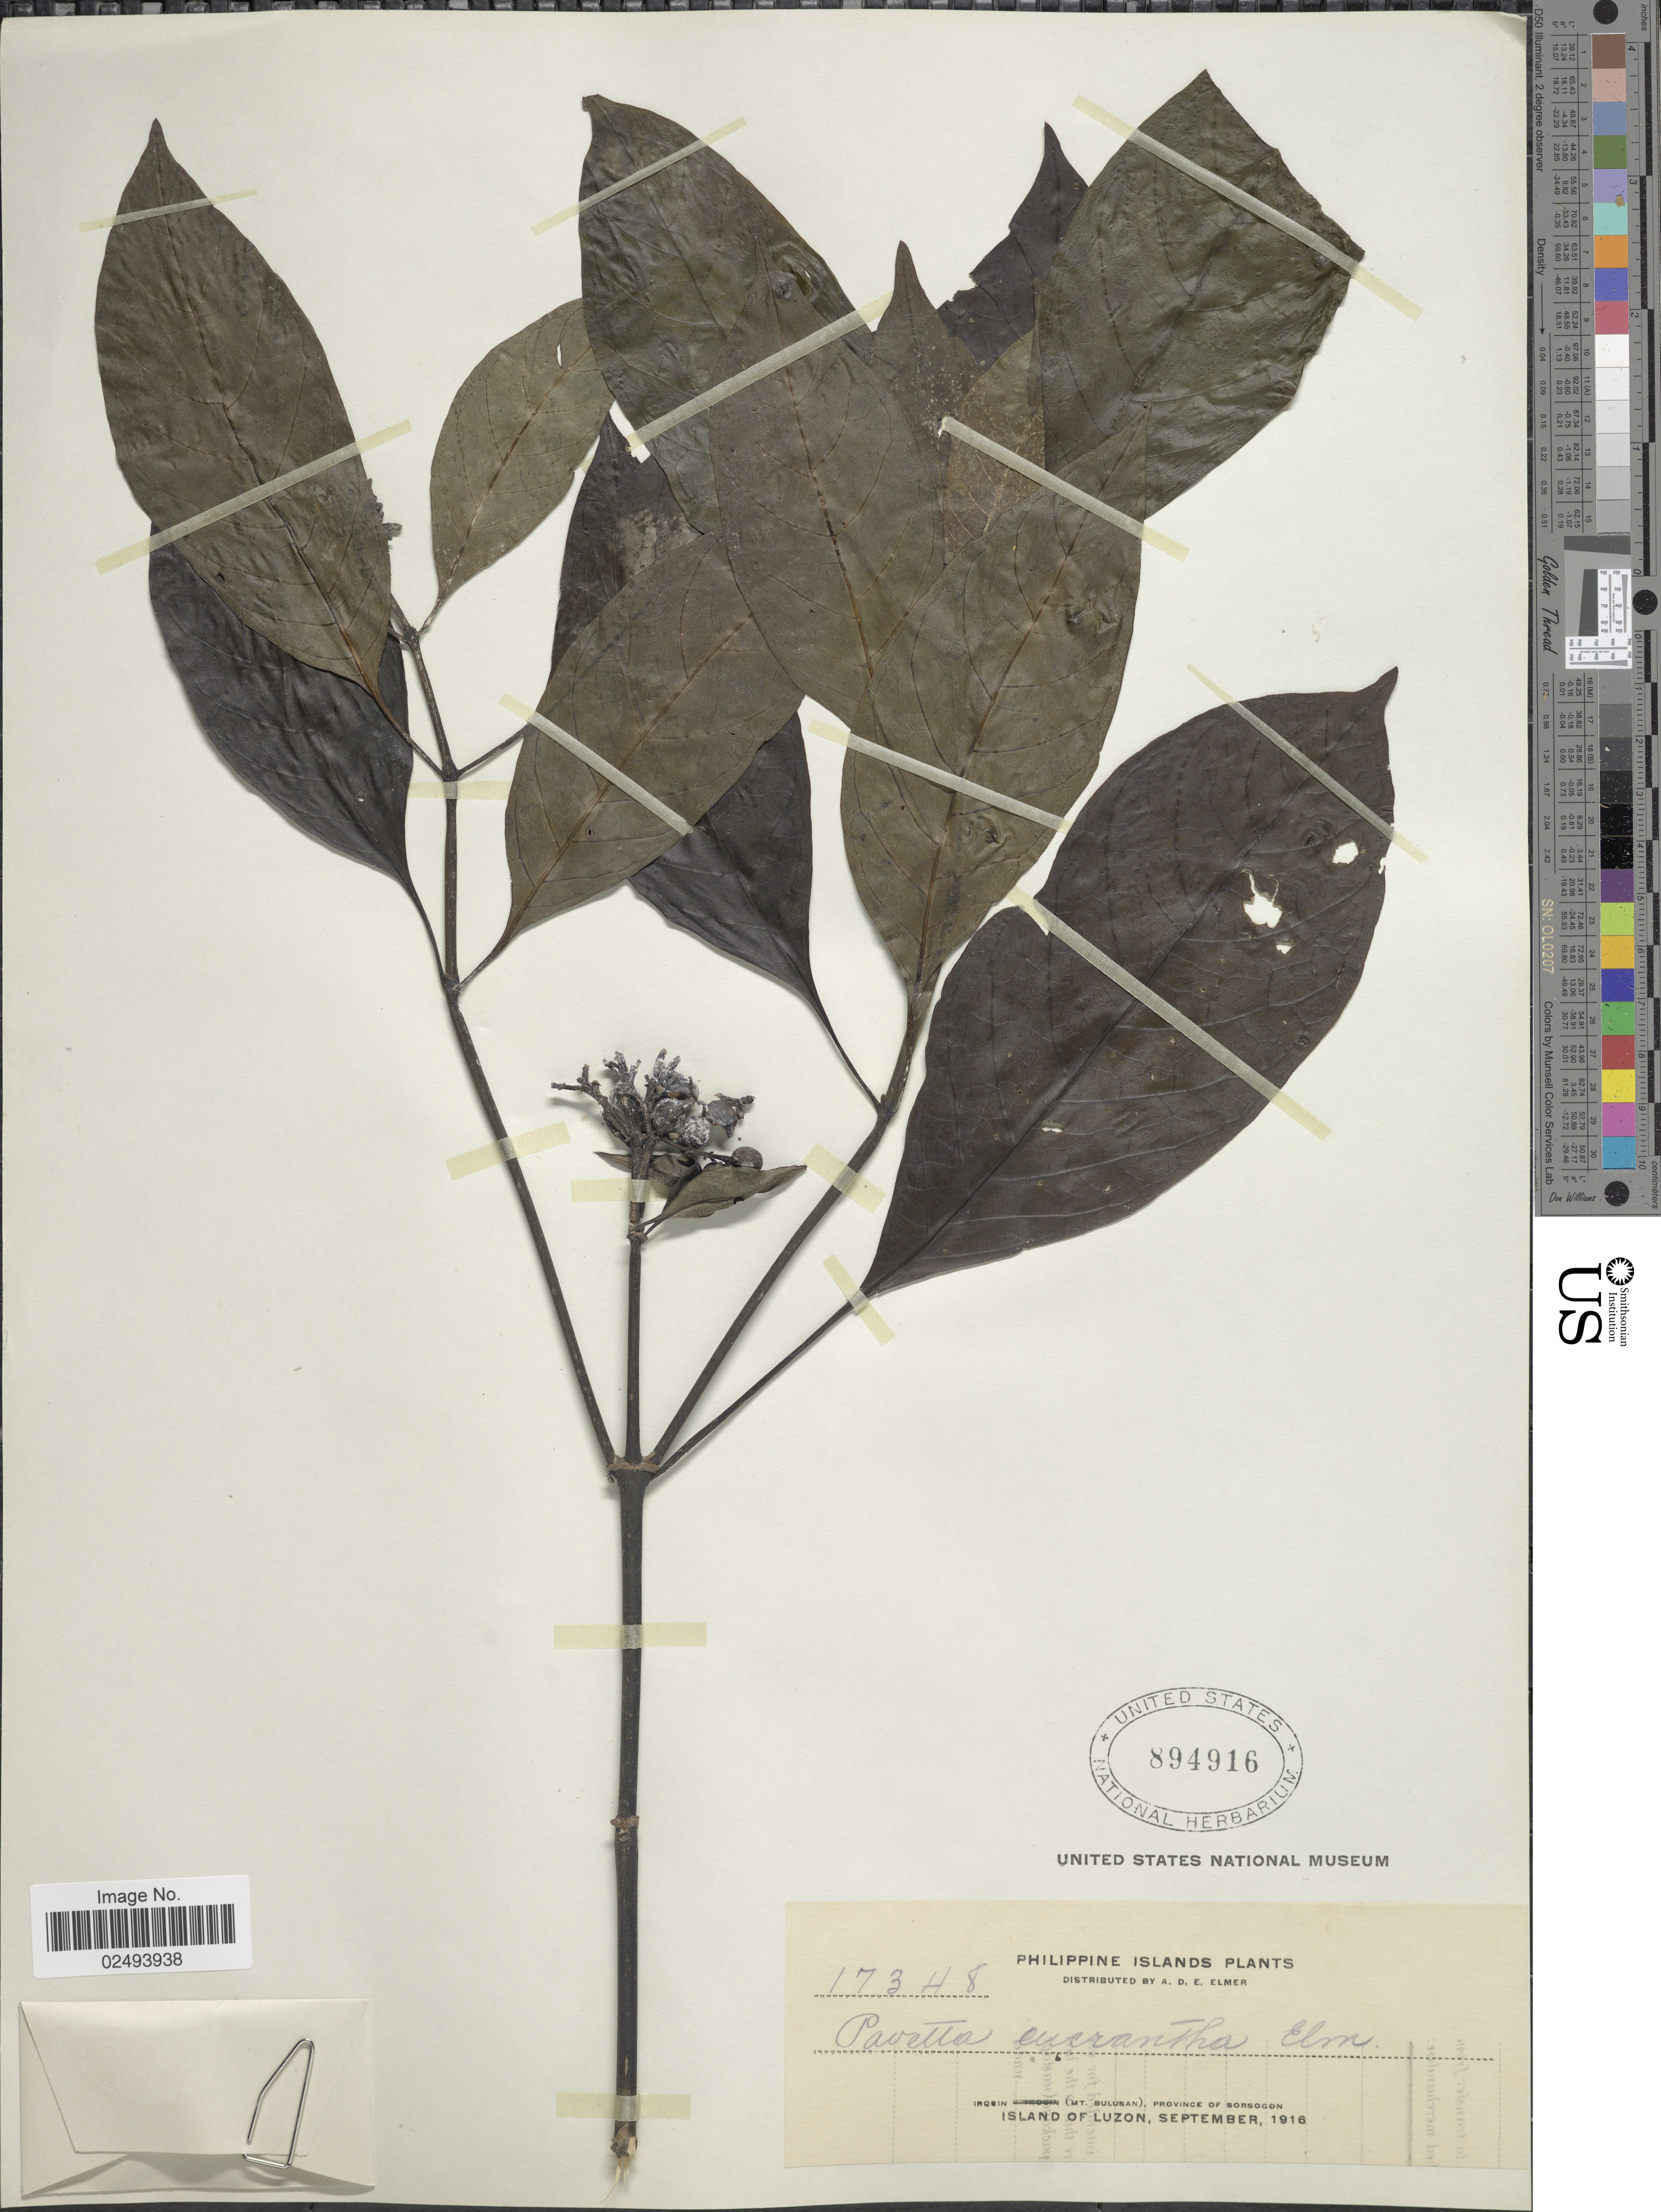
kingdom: Plantae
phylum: Tracheophyta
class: Magnoliopsida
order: Gentianales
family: Rubiaceae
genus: Tarenna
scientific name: Tarenna eucrantha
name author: (Elmer) Merr.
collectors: A. D. E. Elmer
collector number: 17348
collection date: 1916-09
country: Philippines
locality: Irosin (Mt. Bulusan), Province of Sorsogon, Island of Luzon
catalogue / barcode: US 894916